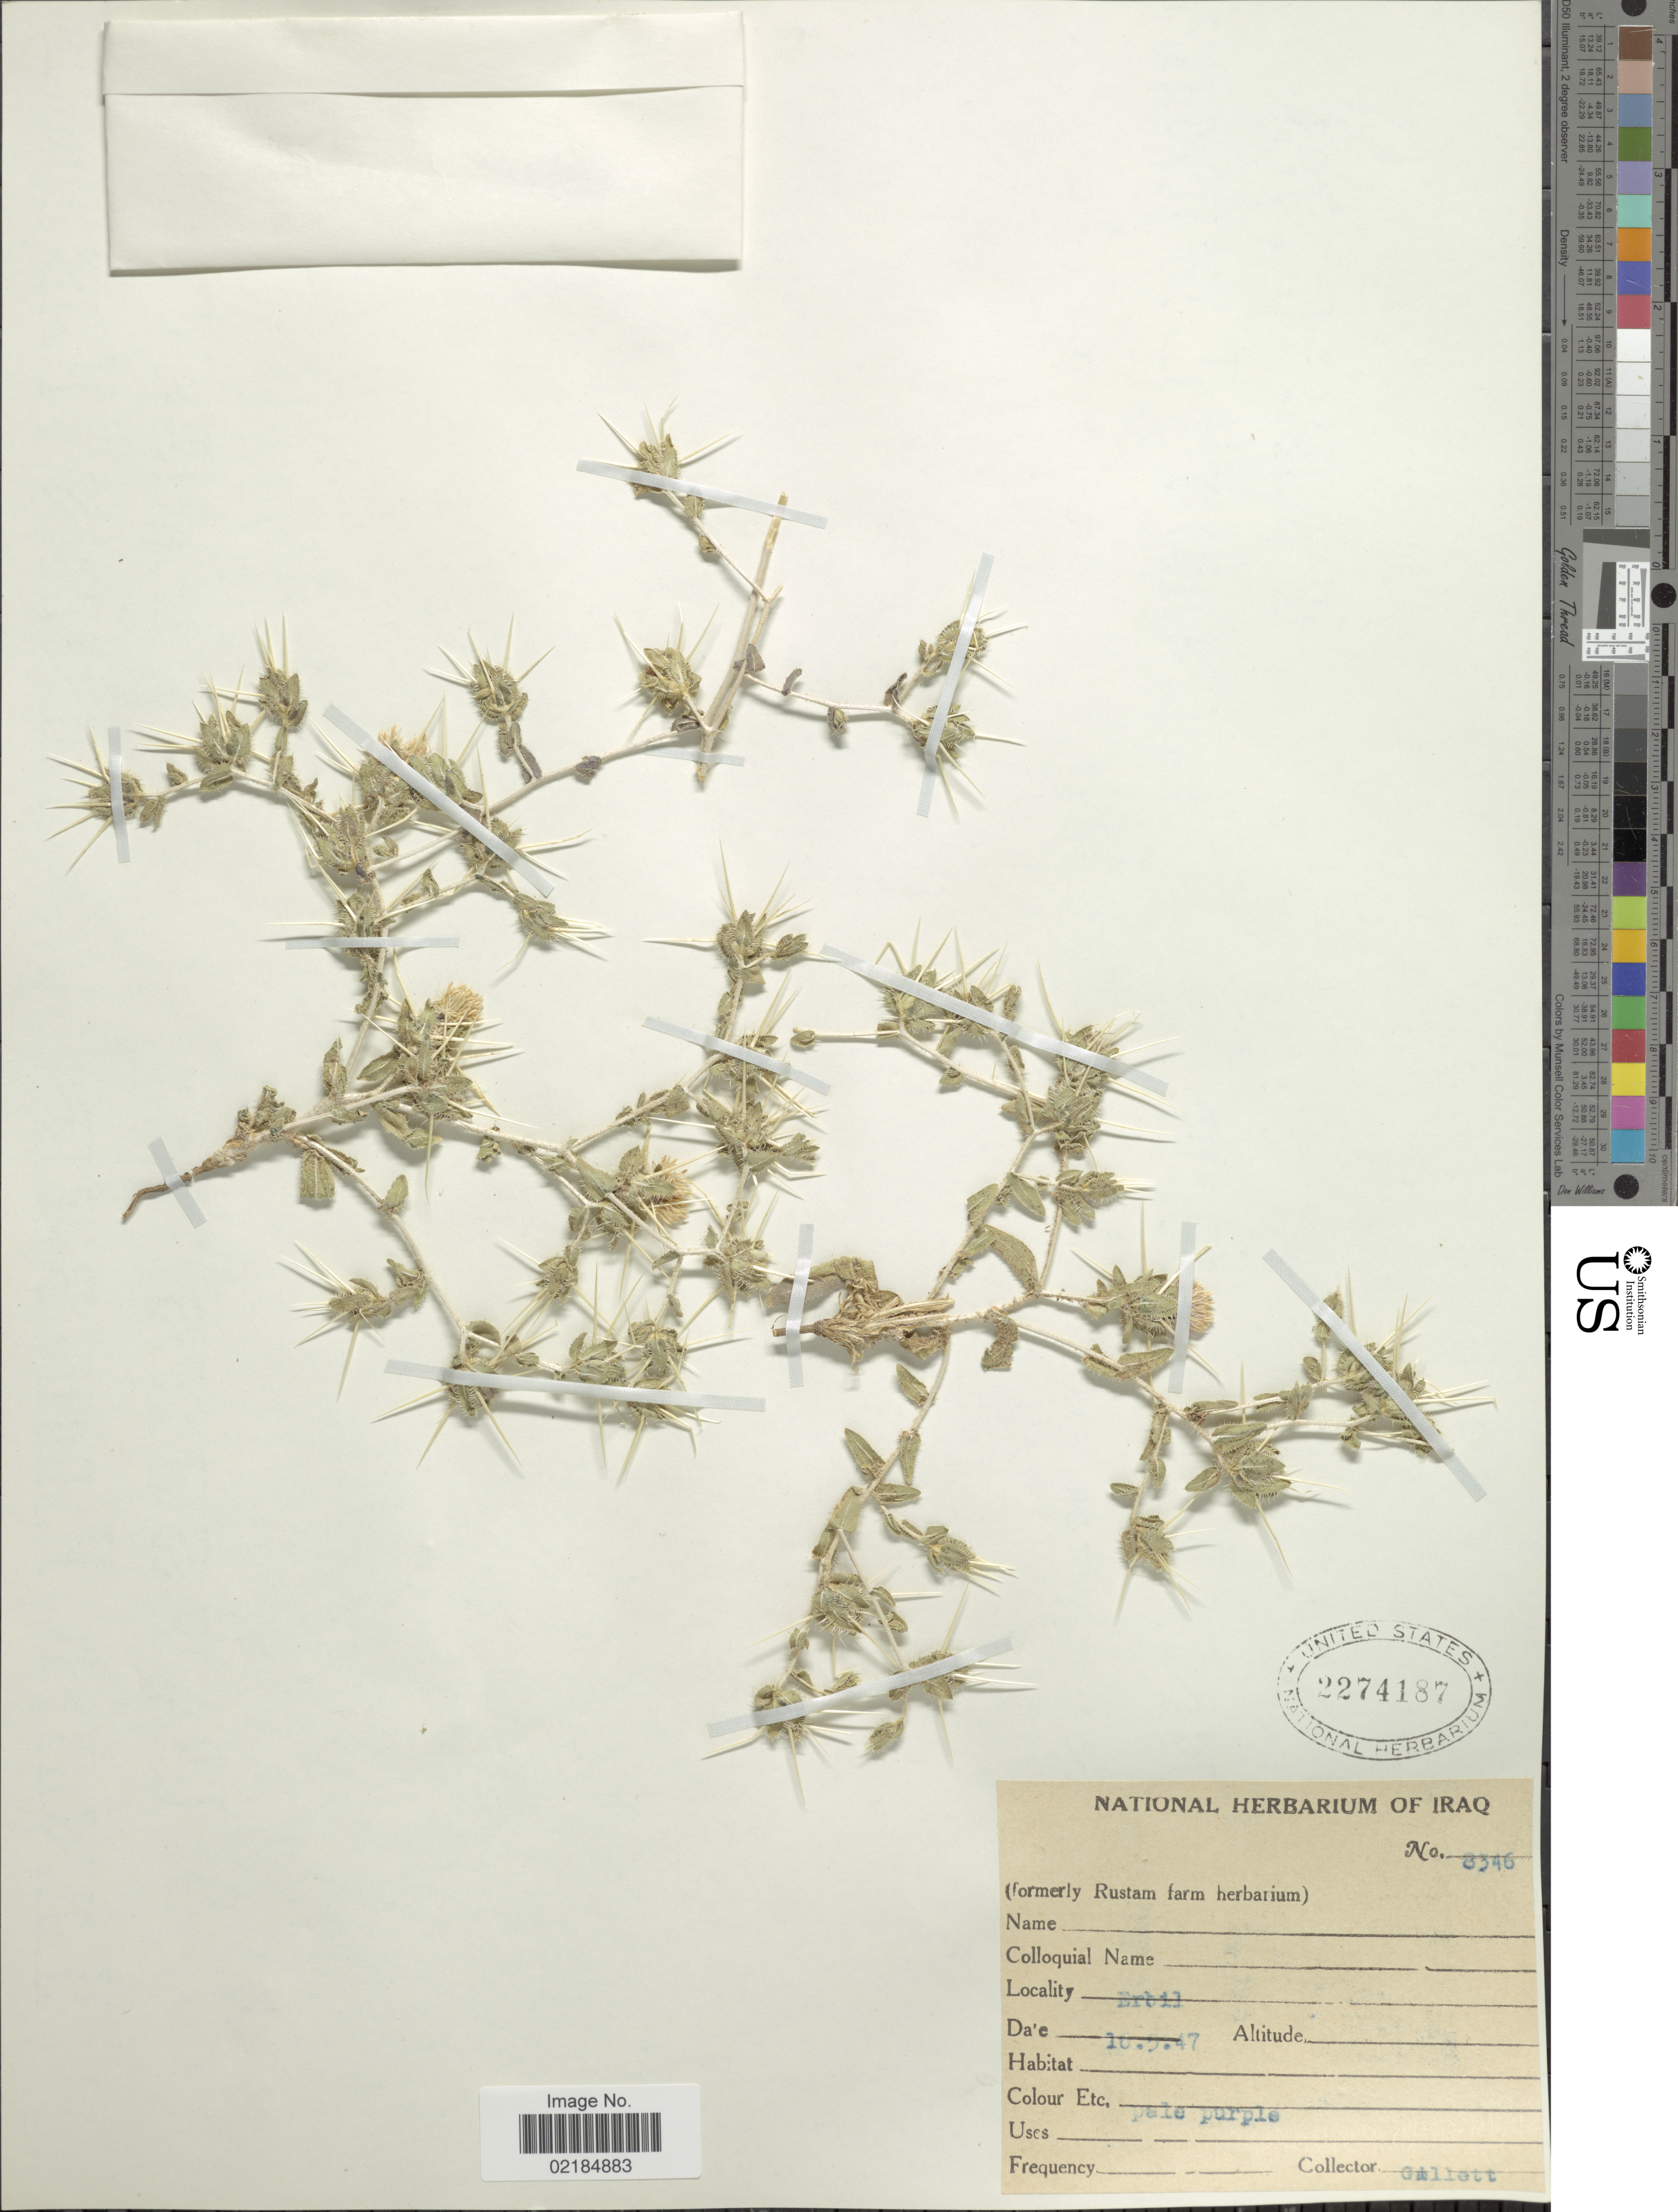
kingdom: Plantae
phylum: Tracheophyta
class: Magnoliopsida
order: Asterales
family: Asteraceae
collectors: Gillett, --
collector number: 8346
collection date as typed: Transcribed d/m/y: 16/5/47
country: Iraq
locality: Erbil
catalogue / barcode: US 2274187